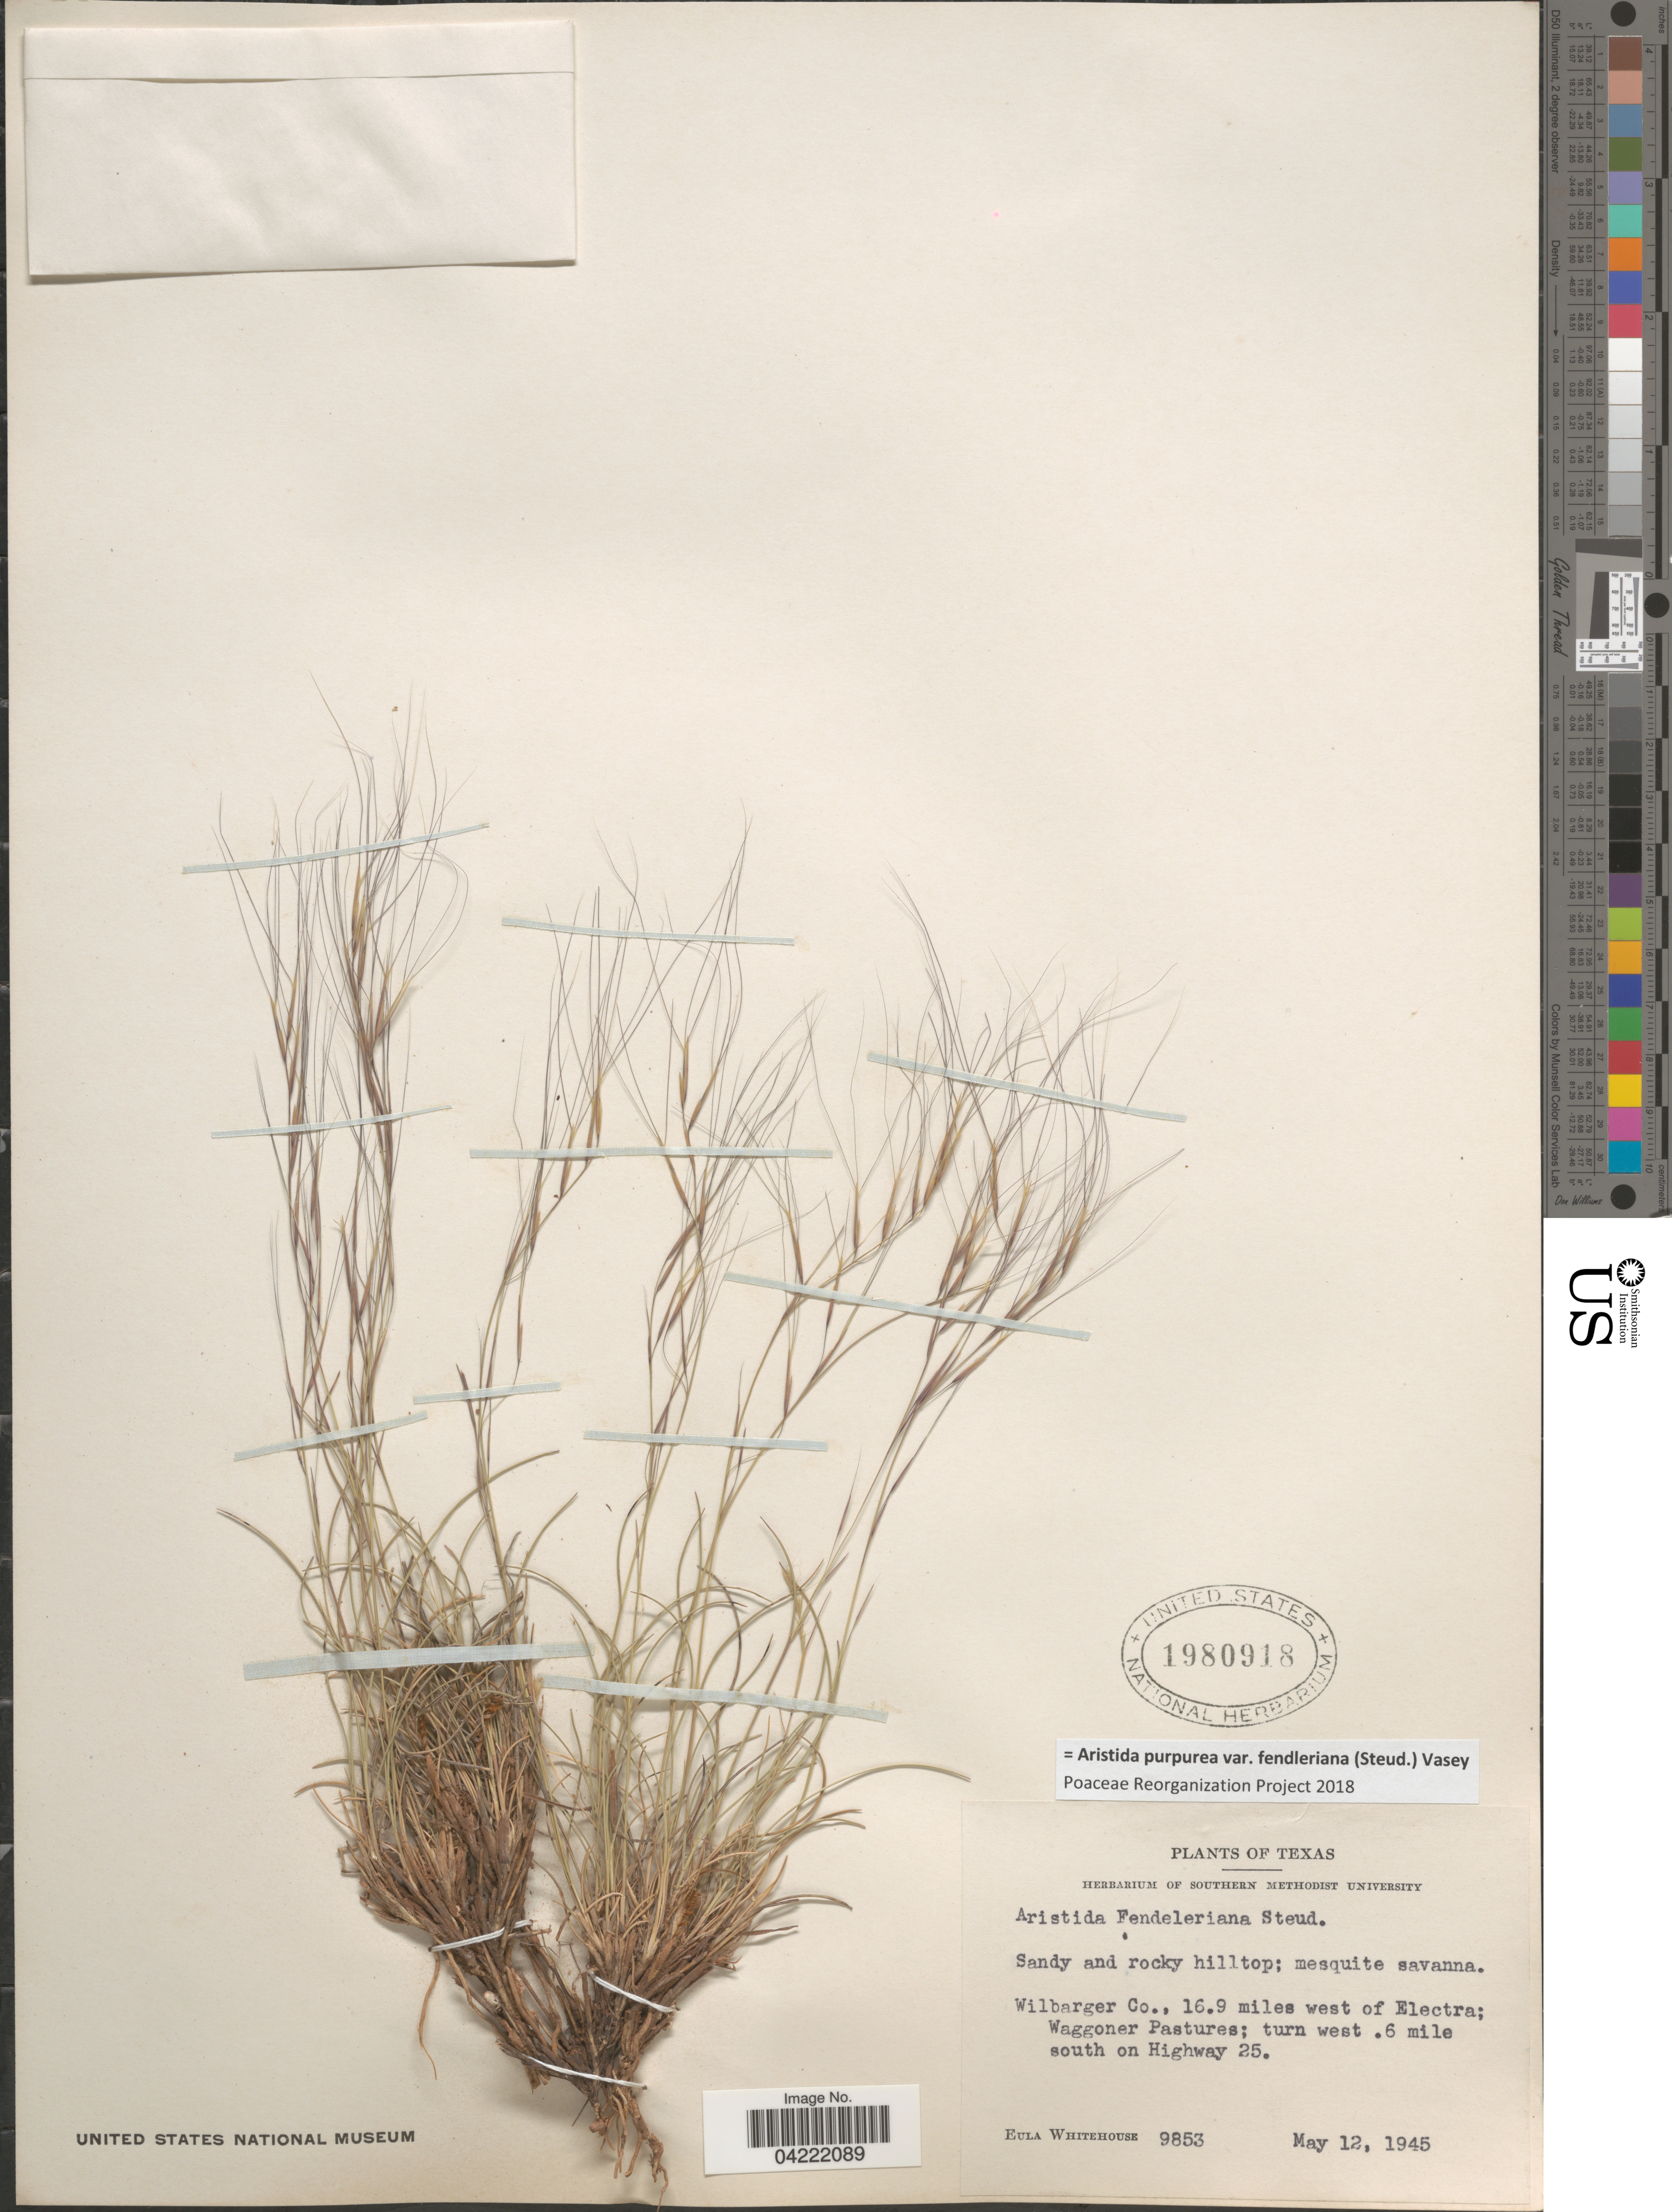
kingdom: Plantae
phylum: Tracheophyta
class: Liliopsida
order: Poales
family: Poaceae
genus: Aristida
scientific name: Aristida purpurea var. fendleriana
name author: (Steud.) Vasey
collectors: E. Whitehouse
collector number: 9853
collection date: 1945-05-12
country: United States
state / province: Texas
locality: Sandy and rocky hilltop; mesquite savanna. Wilbarger Co., 16.9 miles west of Electra; Waggoner Pastures; turn west .6 mile south on Highway 25.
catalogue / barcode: US 1980918